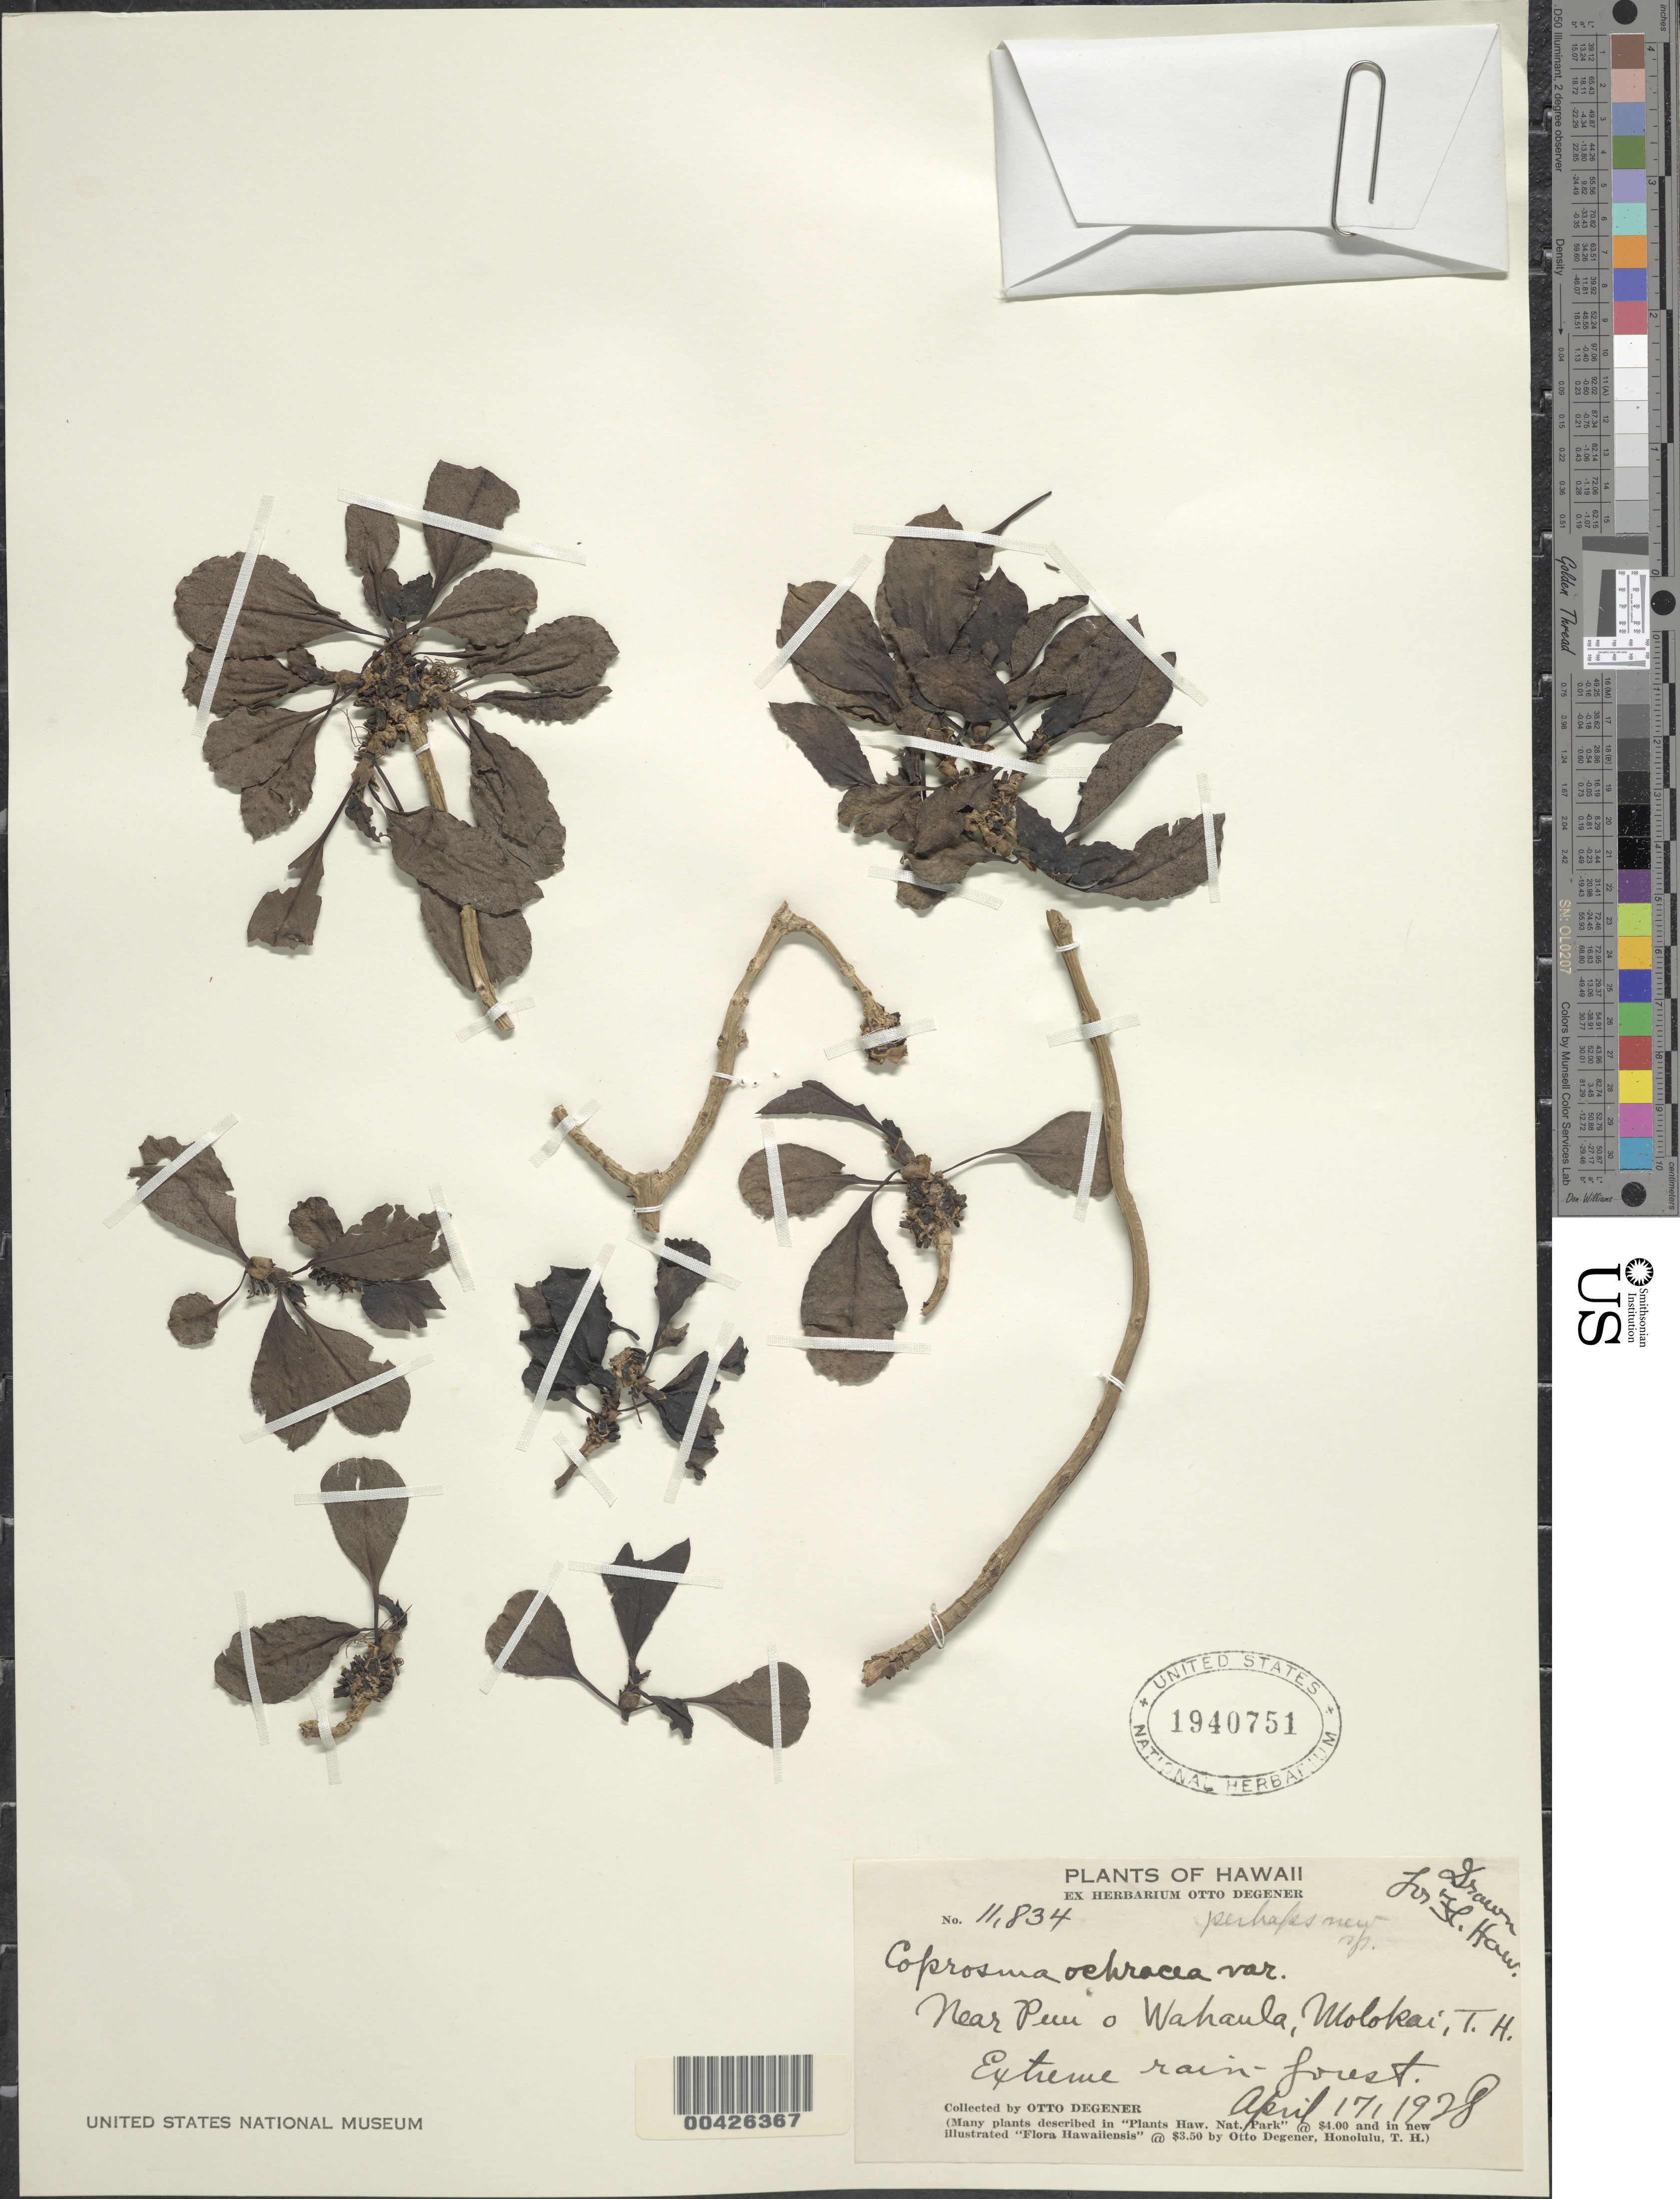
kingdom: Plantae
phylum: Tracheophyta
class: Magnoliopsida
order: Gentianales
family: Rubiaceae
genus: Coprosma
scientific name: Coprosma ochracea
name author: W.R.B. Oliv.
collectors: O. Degener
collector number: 11834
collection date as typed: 17 Apr 1928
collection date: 1928-04-17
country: United States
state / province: Hawaii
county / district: Maui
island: Moloka'i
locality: Near Puu o Wahaula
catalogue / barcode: US 1940751